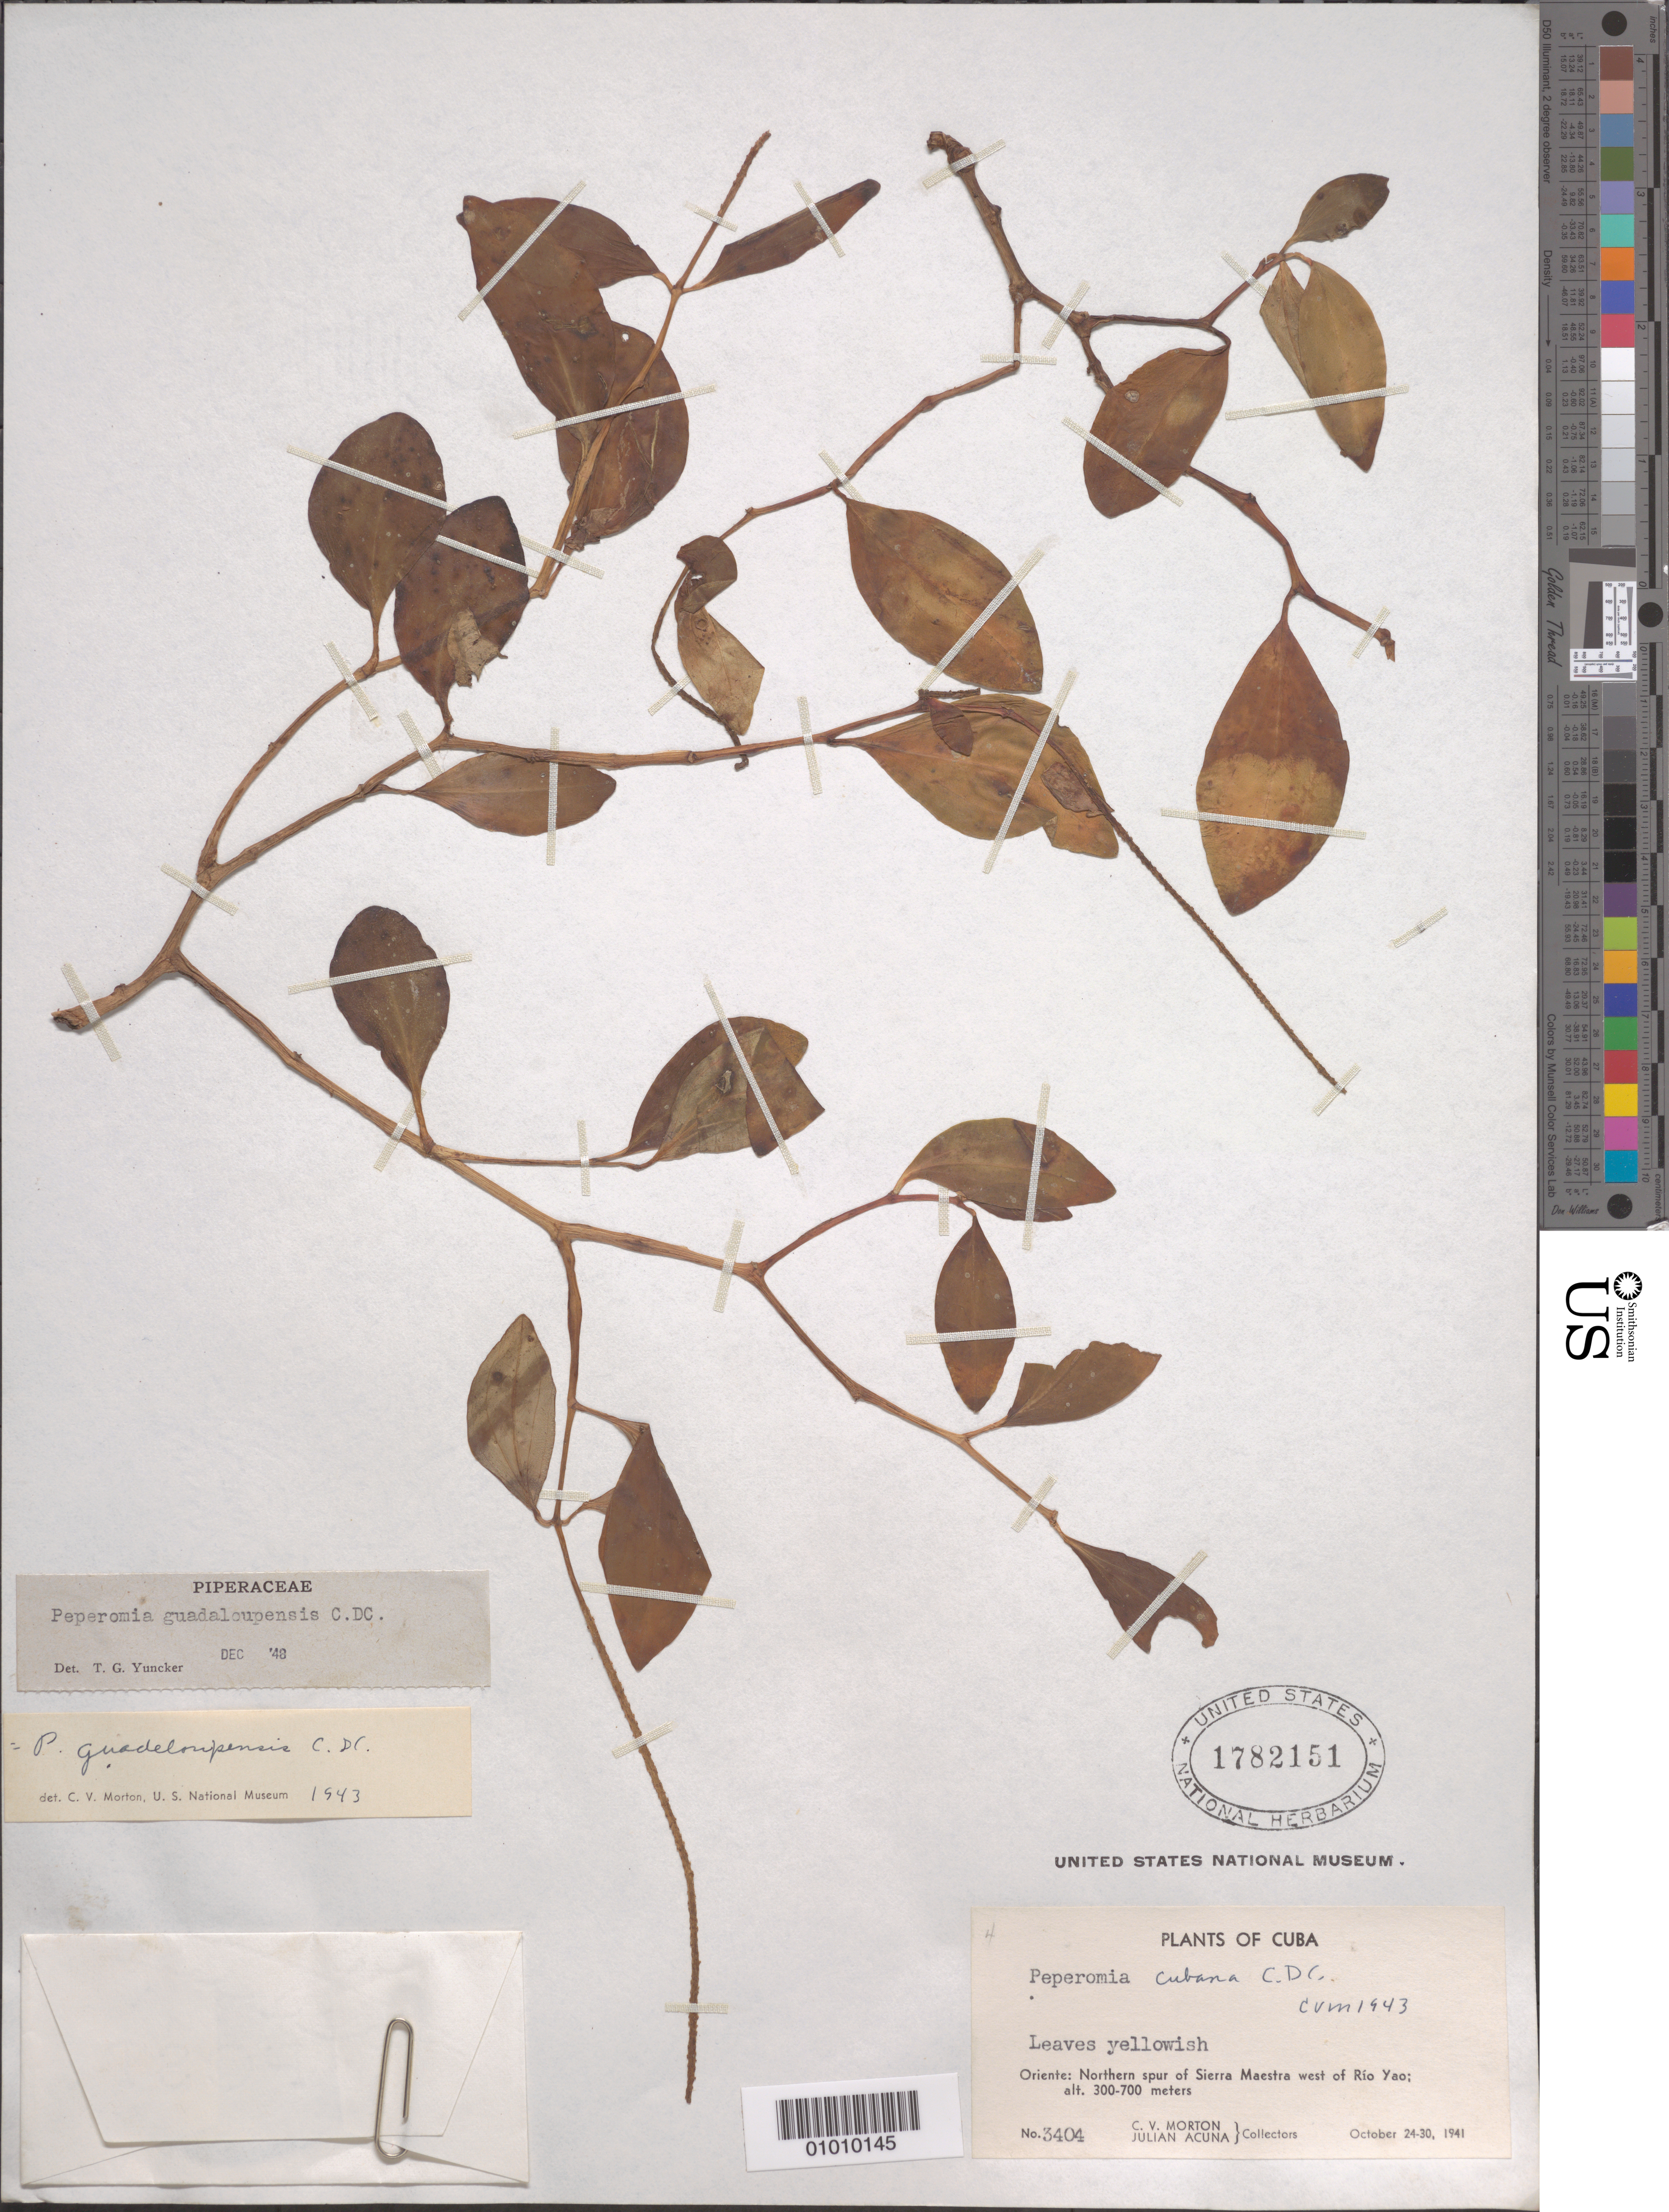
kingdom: Plantae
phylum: Tracheophyta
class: Magnoliopsida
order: Piperales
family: Piperaceae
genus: Peperomia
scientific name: Peperomia guadaloupensis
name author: C. DC.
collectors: C. V. Morton & J. Acuña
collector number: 3404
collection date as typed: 24 Oct 1941 to 30 Oct 1941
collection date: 1941-10-24/1941-10-30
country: Cuba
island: Cuba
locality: Oriente: Northern spur of Sierra Maestra, W of Rio Yao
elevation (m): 300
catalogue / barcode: US 1782151